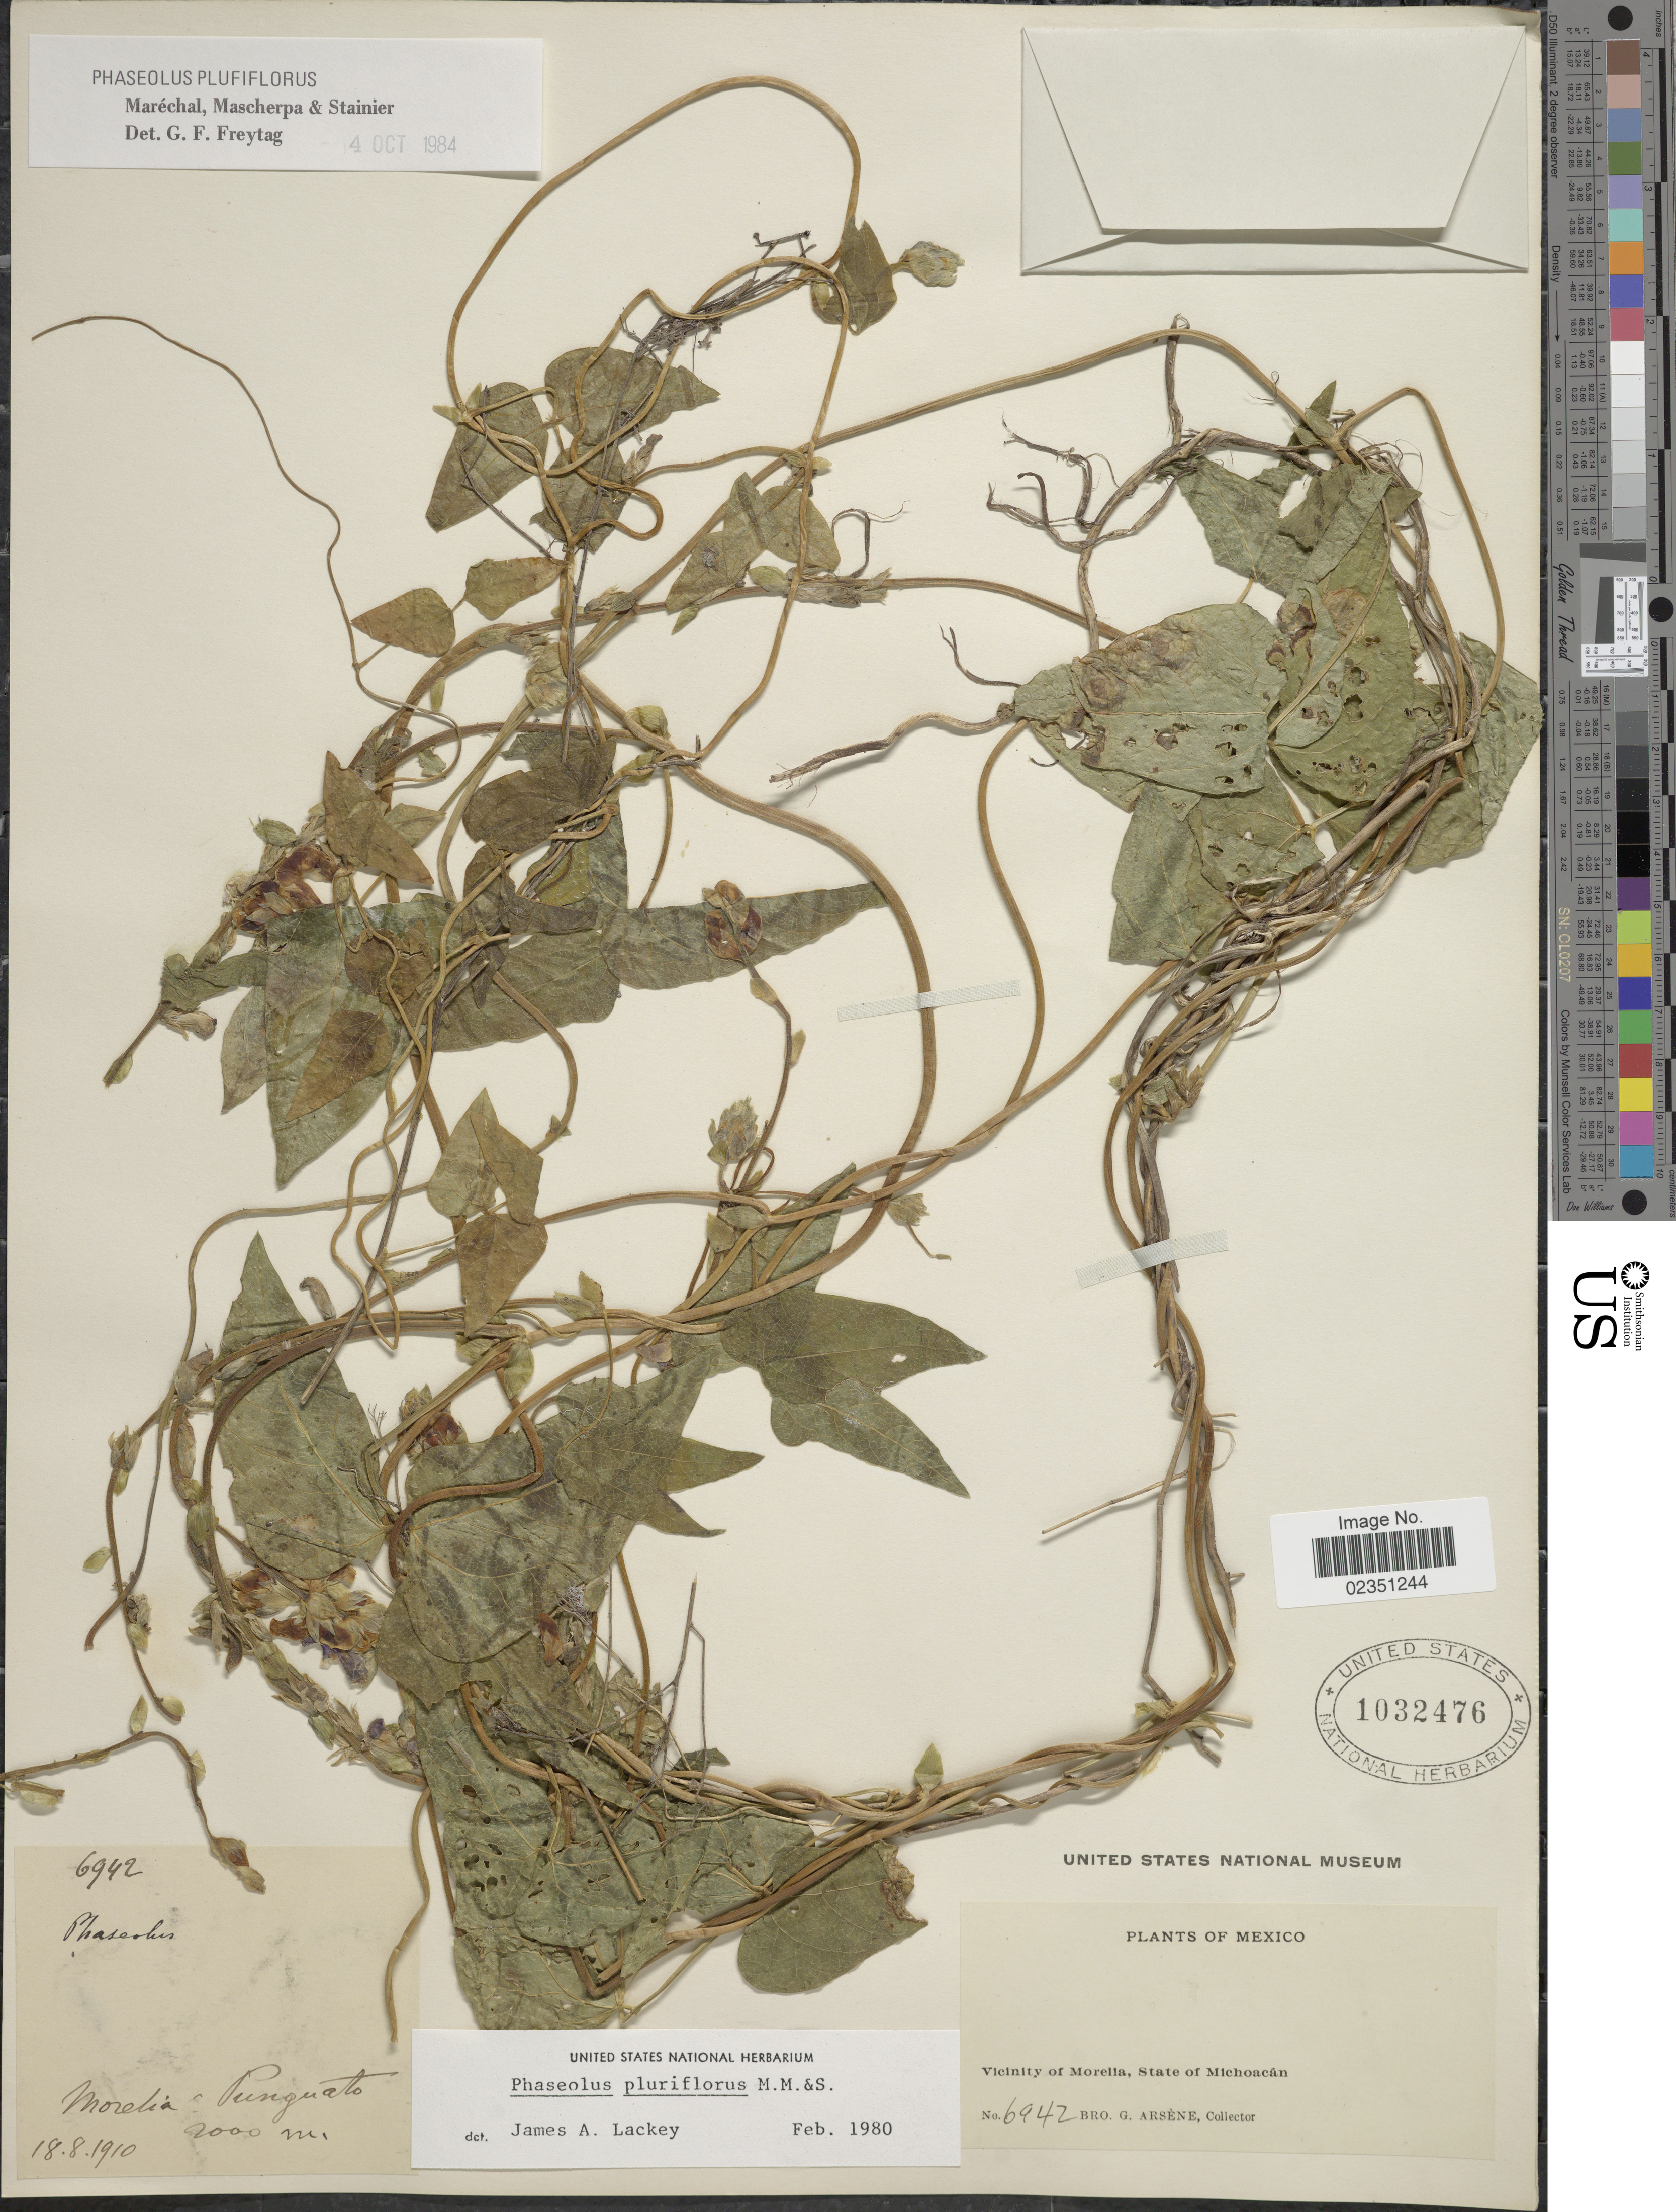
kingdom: Plantae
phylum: Tracheophyta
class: Magnoliopsida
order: Fabales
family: Fabaceae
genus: Phaseolus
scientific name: Phaseolus pluriflorus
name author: Mare. et al.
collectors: Bro. G. Arsène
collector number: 6942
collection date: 1910-08-18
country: Mexico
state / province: Michoacán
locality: Vicinity of Morelia, Punguato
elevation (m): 2000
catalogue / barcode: US 1032476